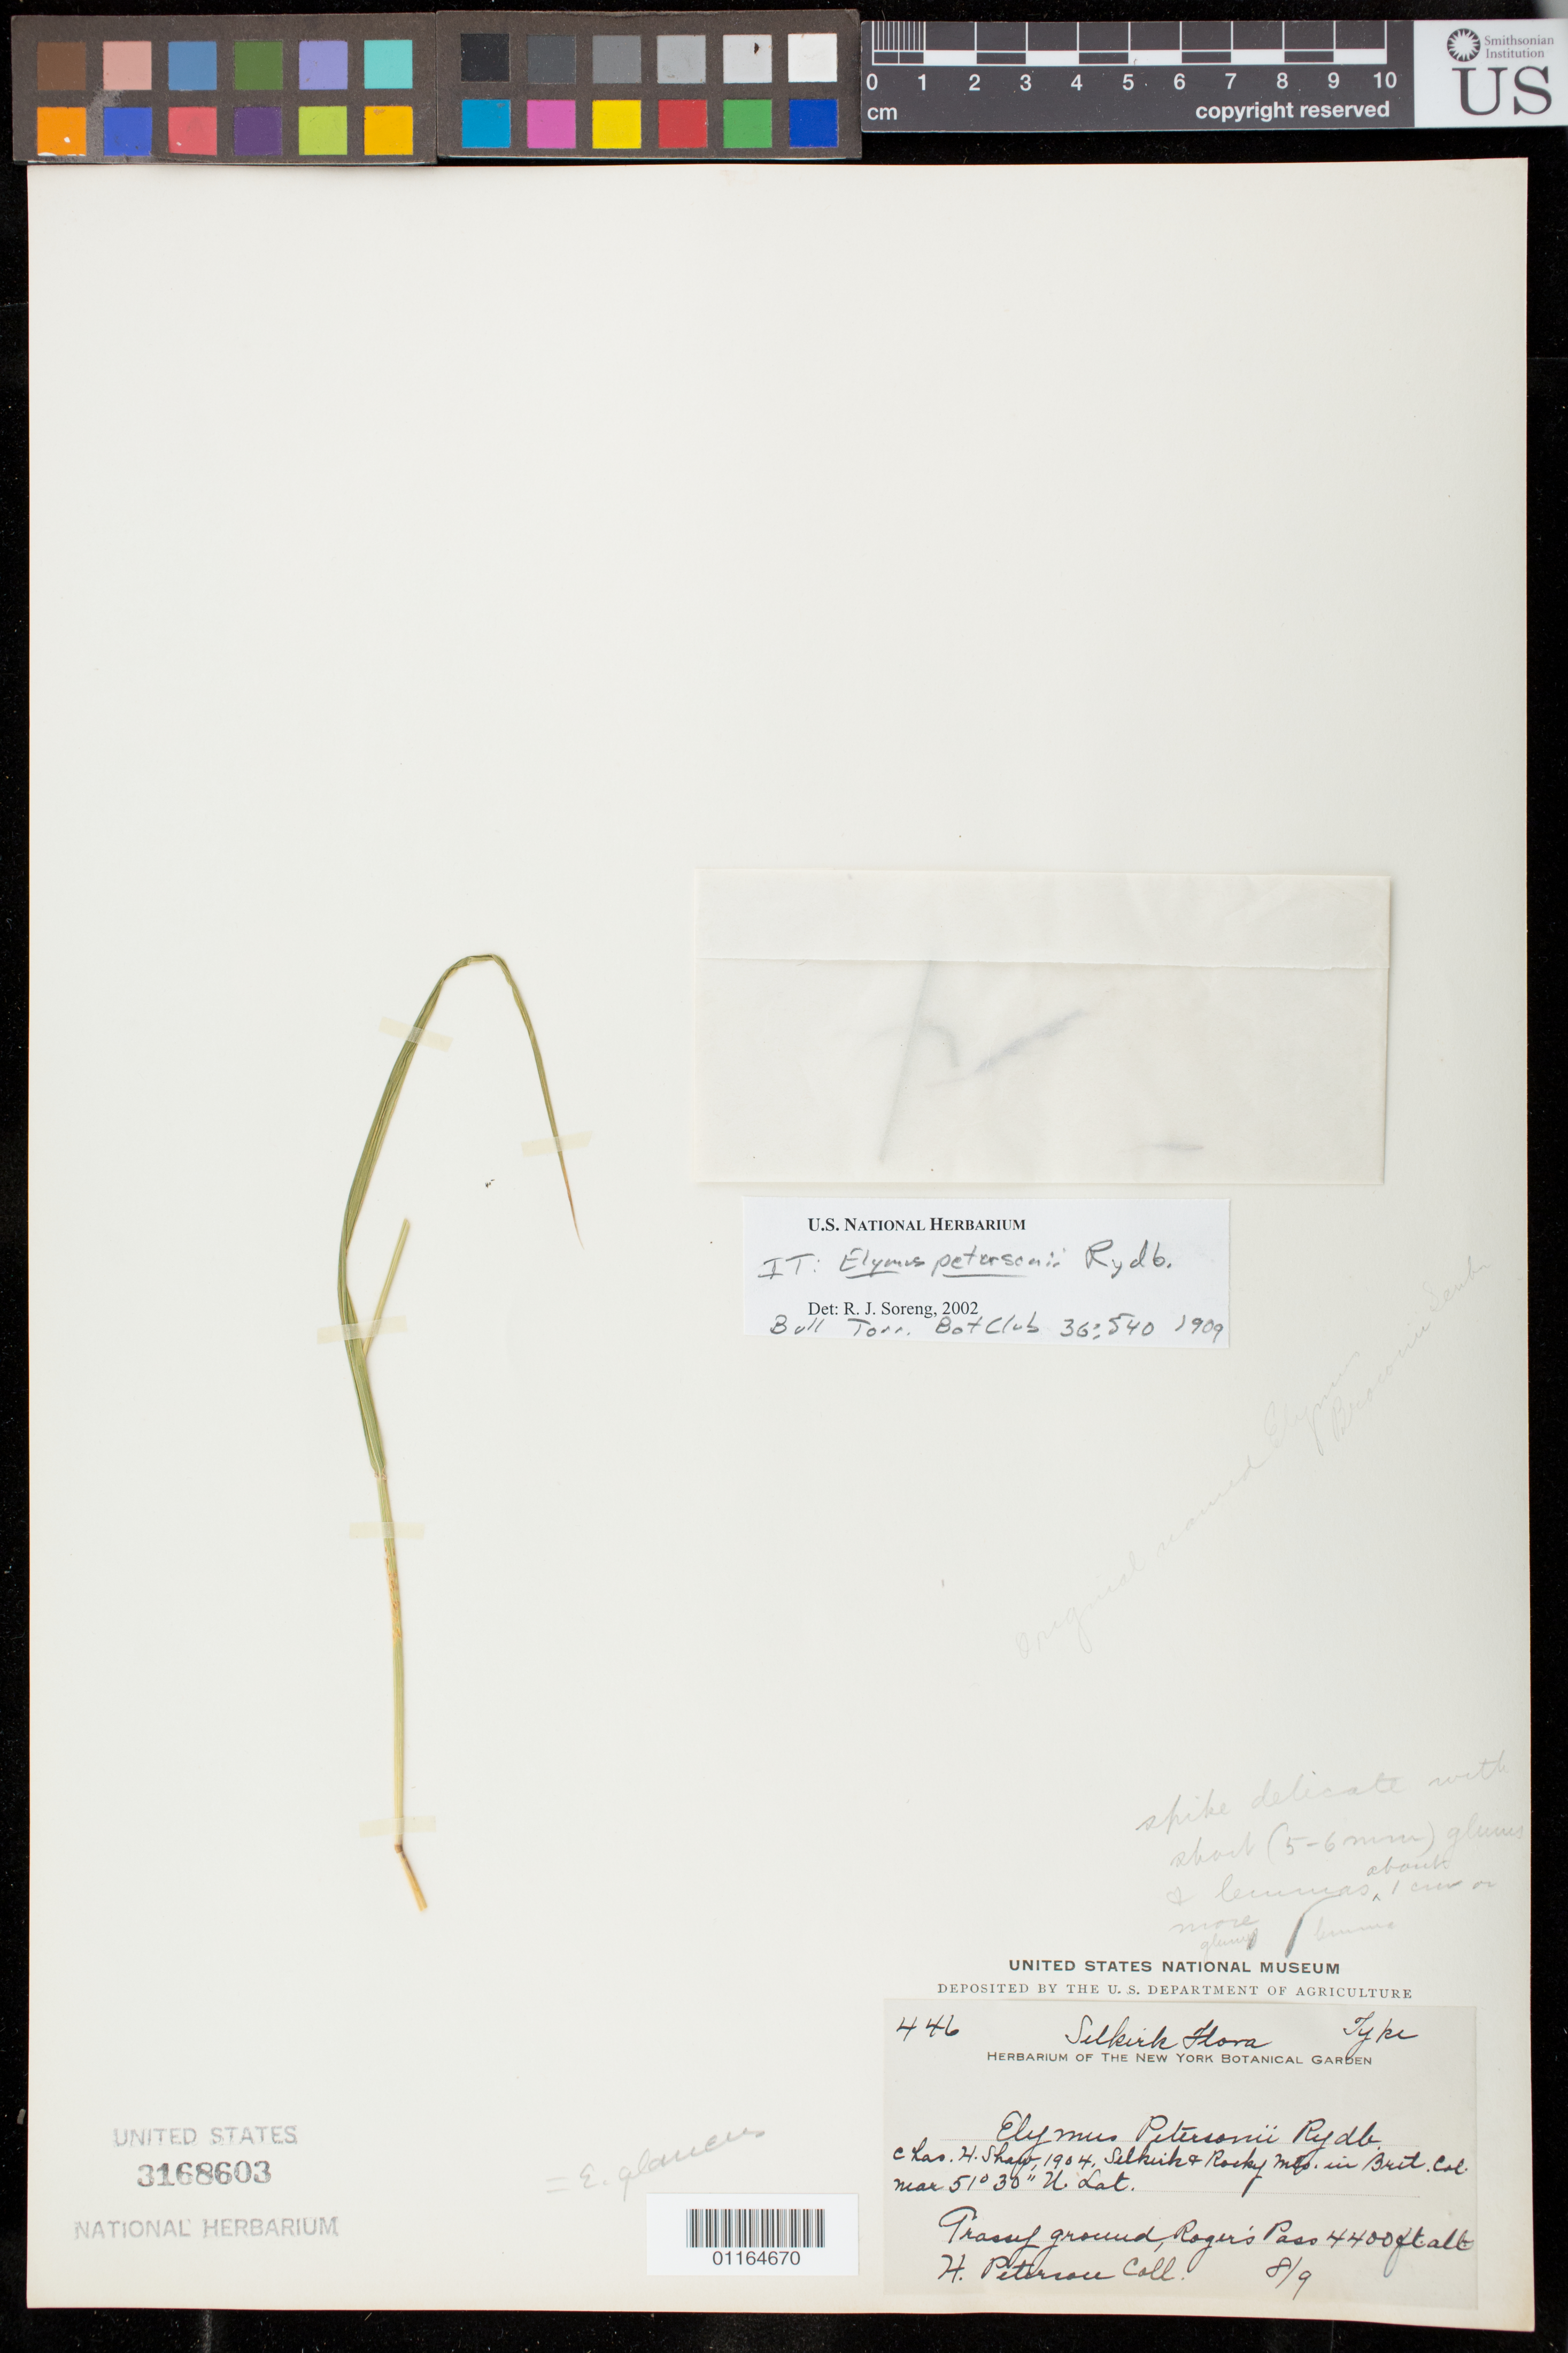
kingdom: Plantae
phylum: Tracheophyta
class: Liliopsida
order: Poales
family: Poaceae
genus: Elymus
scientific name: Elymus petersonii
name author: Rydb.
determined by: Soreng, Robert J., Research Associate (BOT), Smithsonian Institution - National Museum of Natural History (UNITED STATES)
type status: Isotype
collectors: H. Peterson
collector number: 446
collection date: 1904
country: Canada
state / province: British Columbia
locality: Selkirk and Rocky Mtns, Roger's Pass, near 51 degrees 30" U. Lat.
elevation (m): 1341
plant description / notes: Fragmentary material of type specimen ex New York Botanical Garden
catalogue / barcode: US 3168603